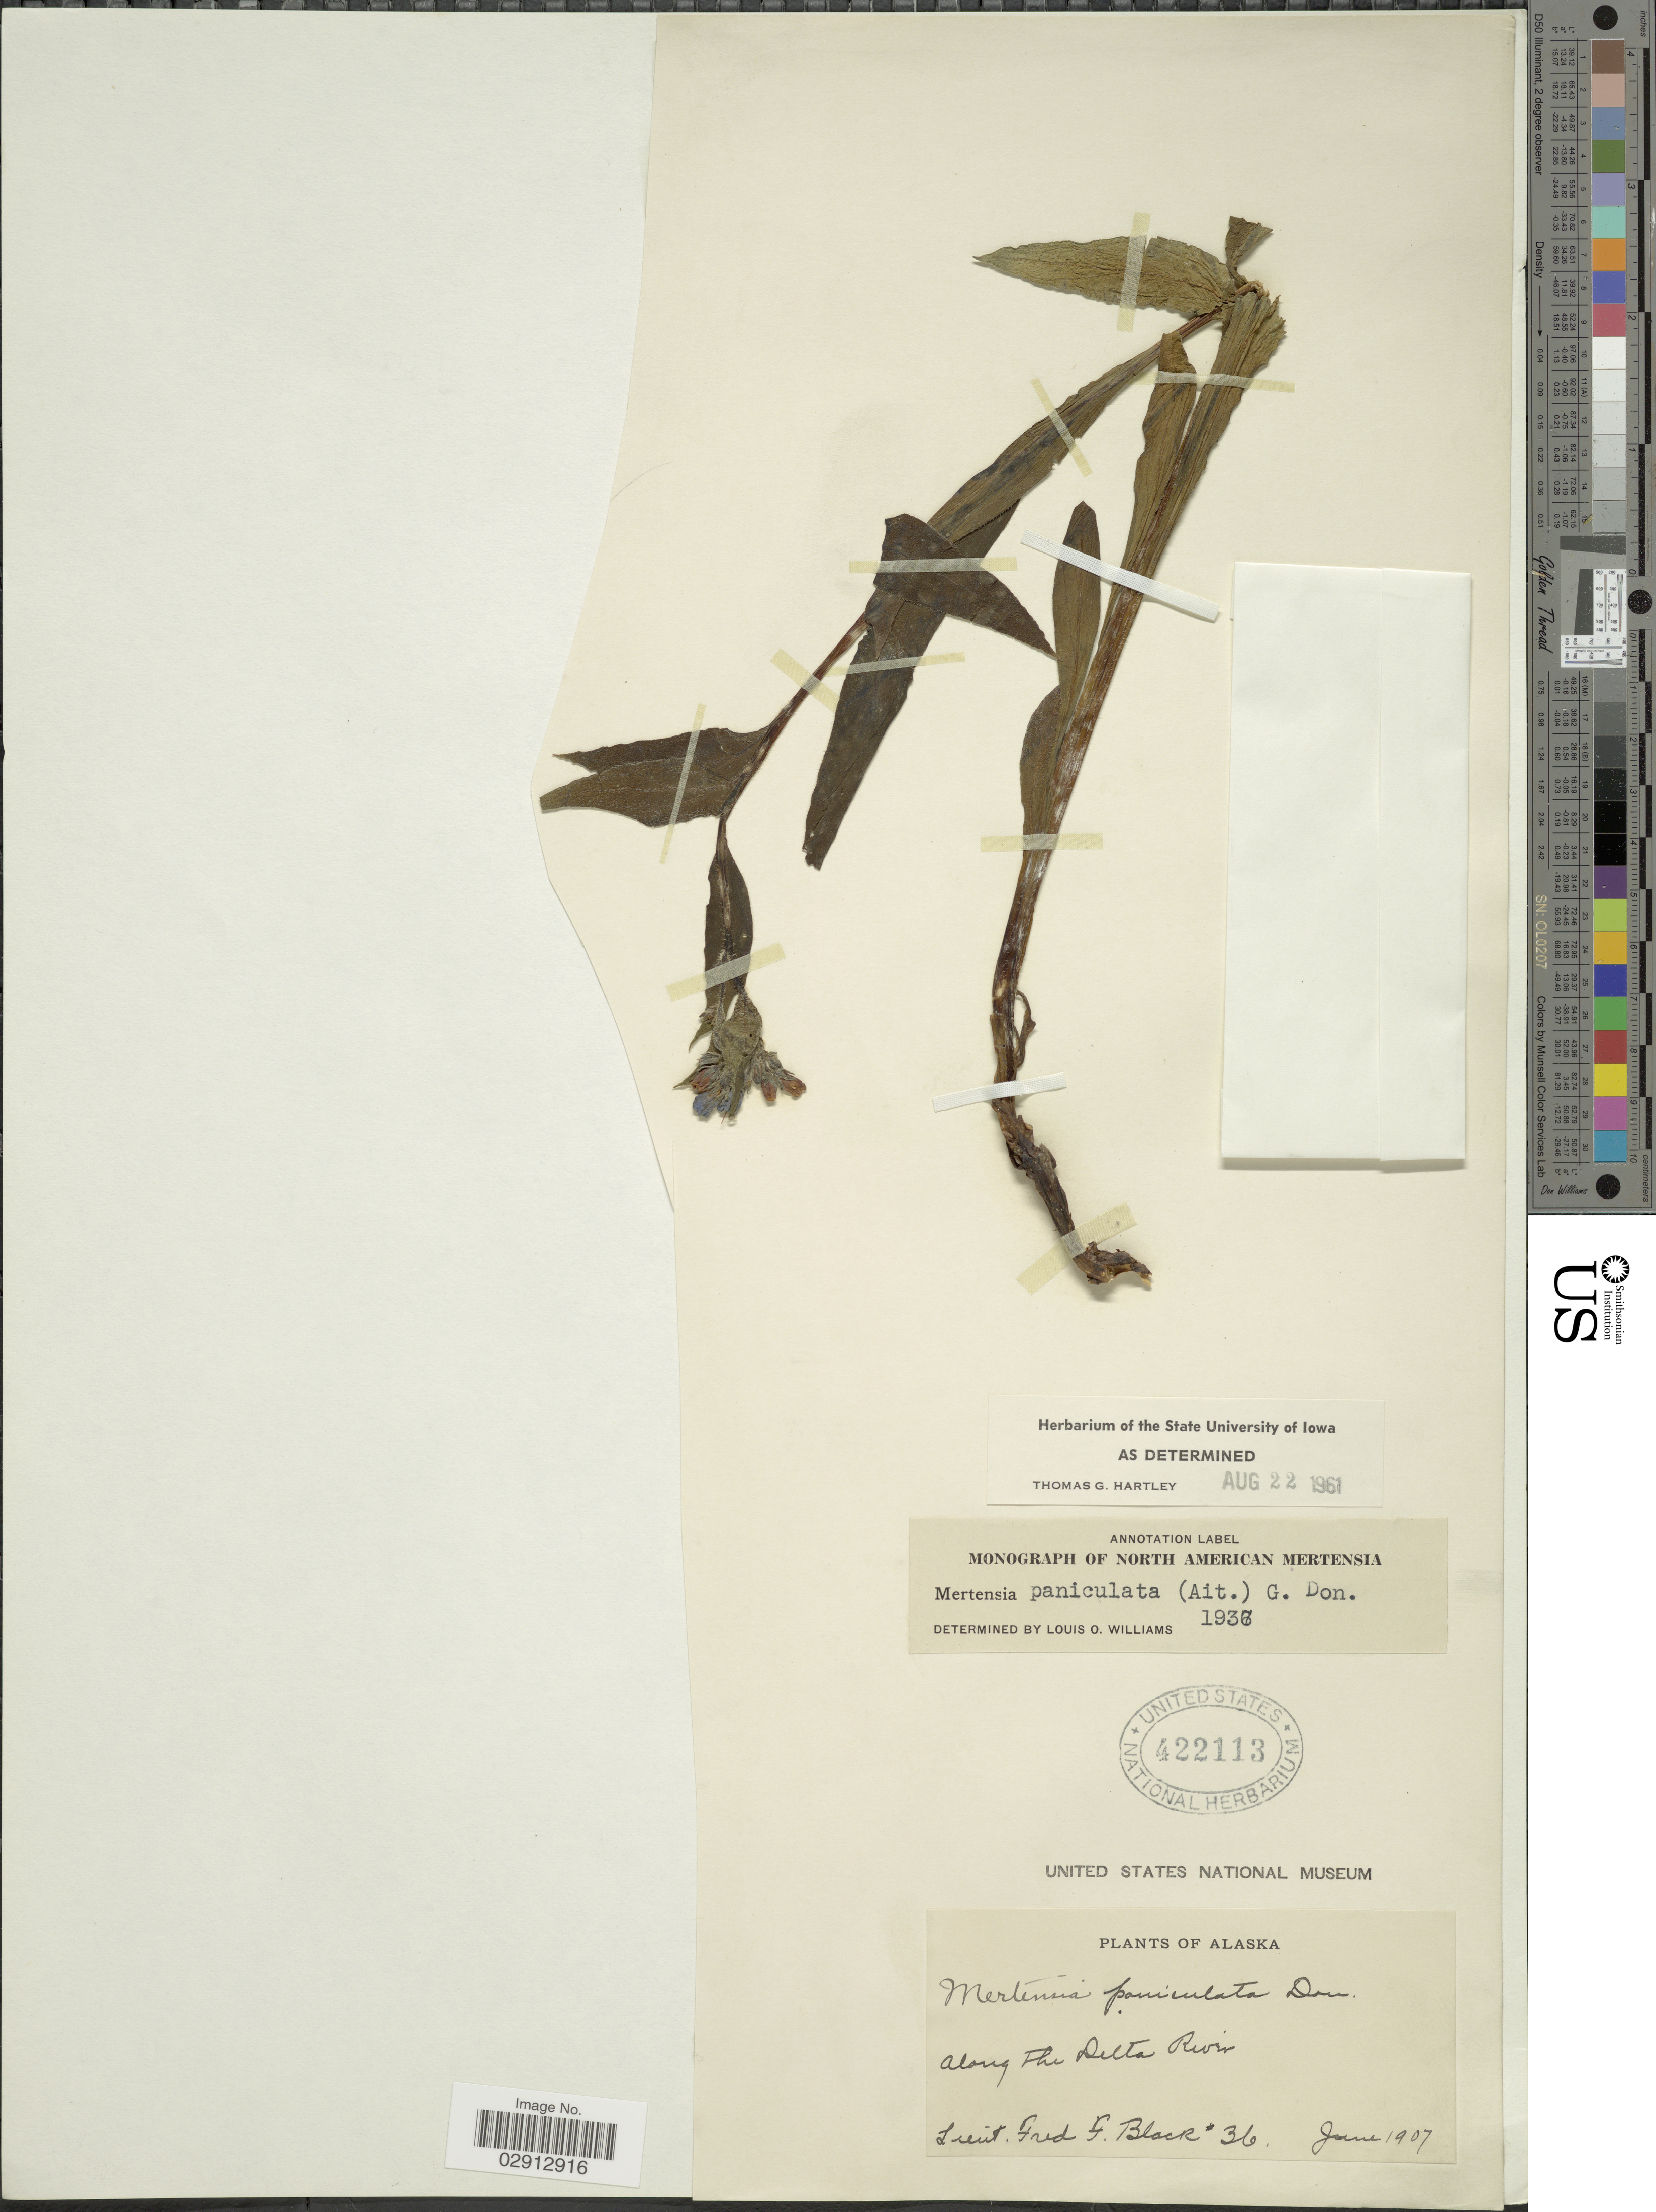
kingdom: Plantae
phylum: Tracheophyta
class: Magnoliopsida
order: Boraginales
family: Boraginaceae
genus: Mertensia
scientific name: Mertensia paniculata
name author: (Aiton) G. Don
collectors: F. Black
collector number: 36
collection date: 1907-06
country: United States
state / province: Alaska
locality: Along The Delta River.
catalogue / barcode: US 422113